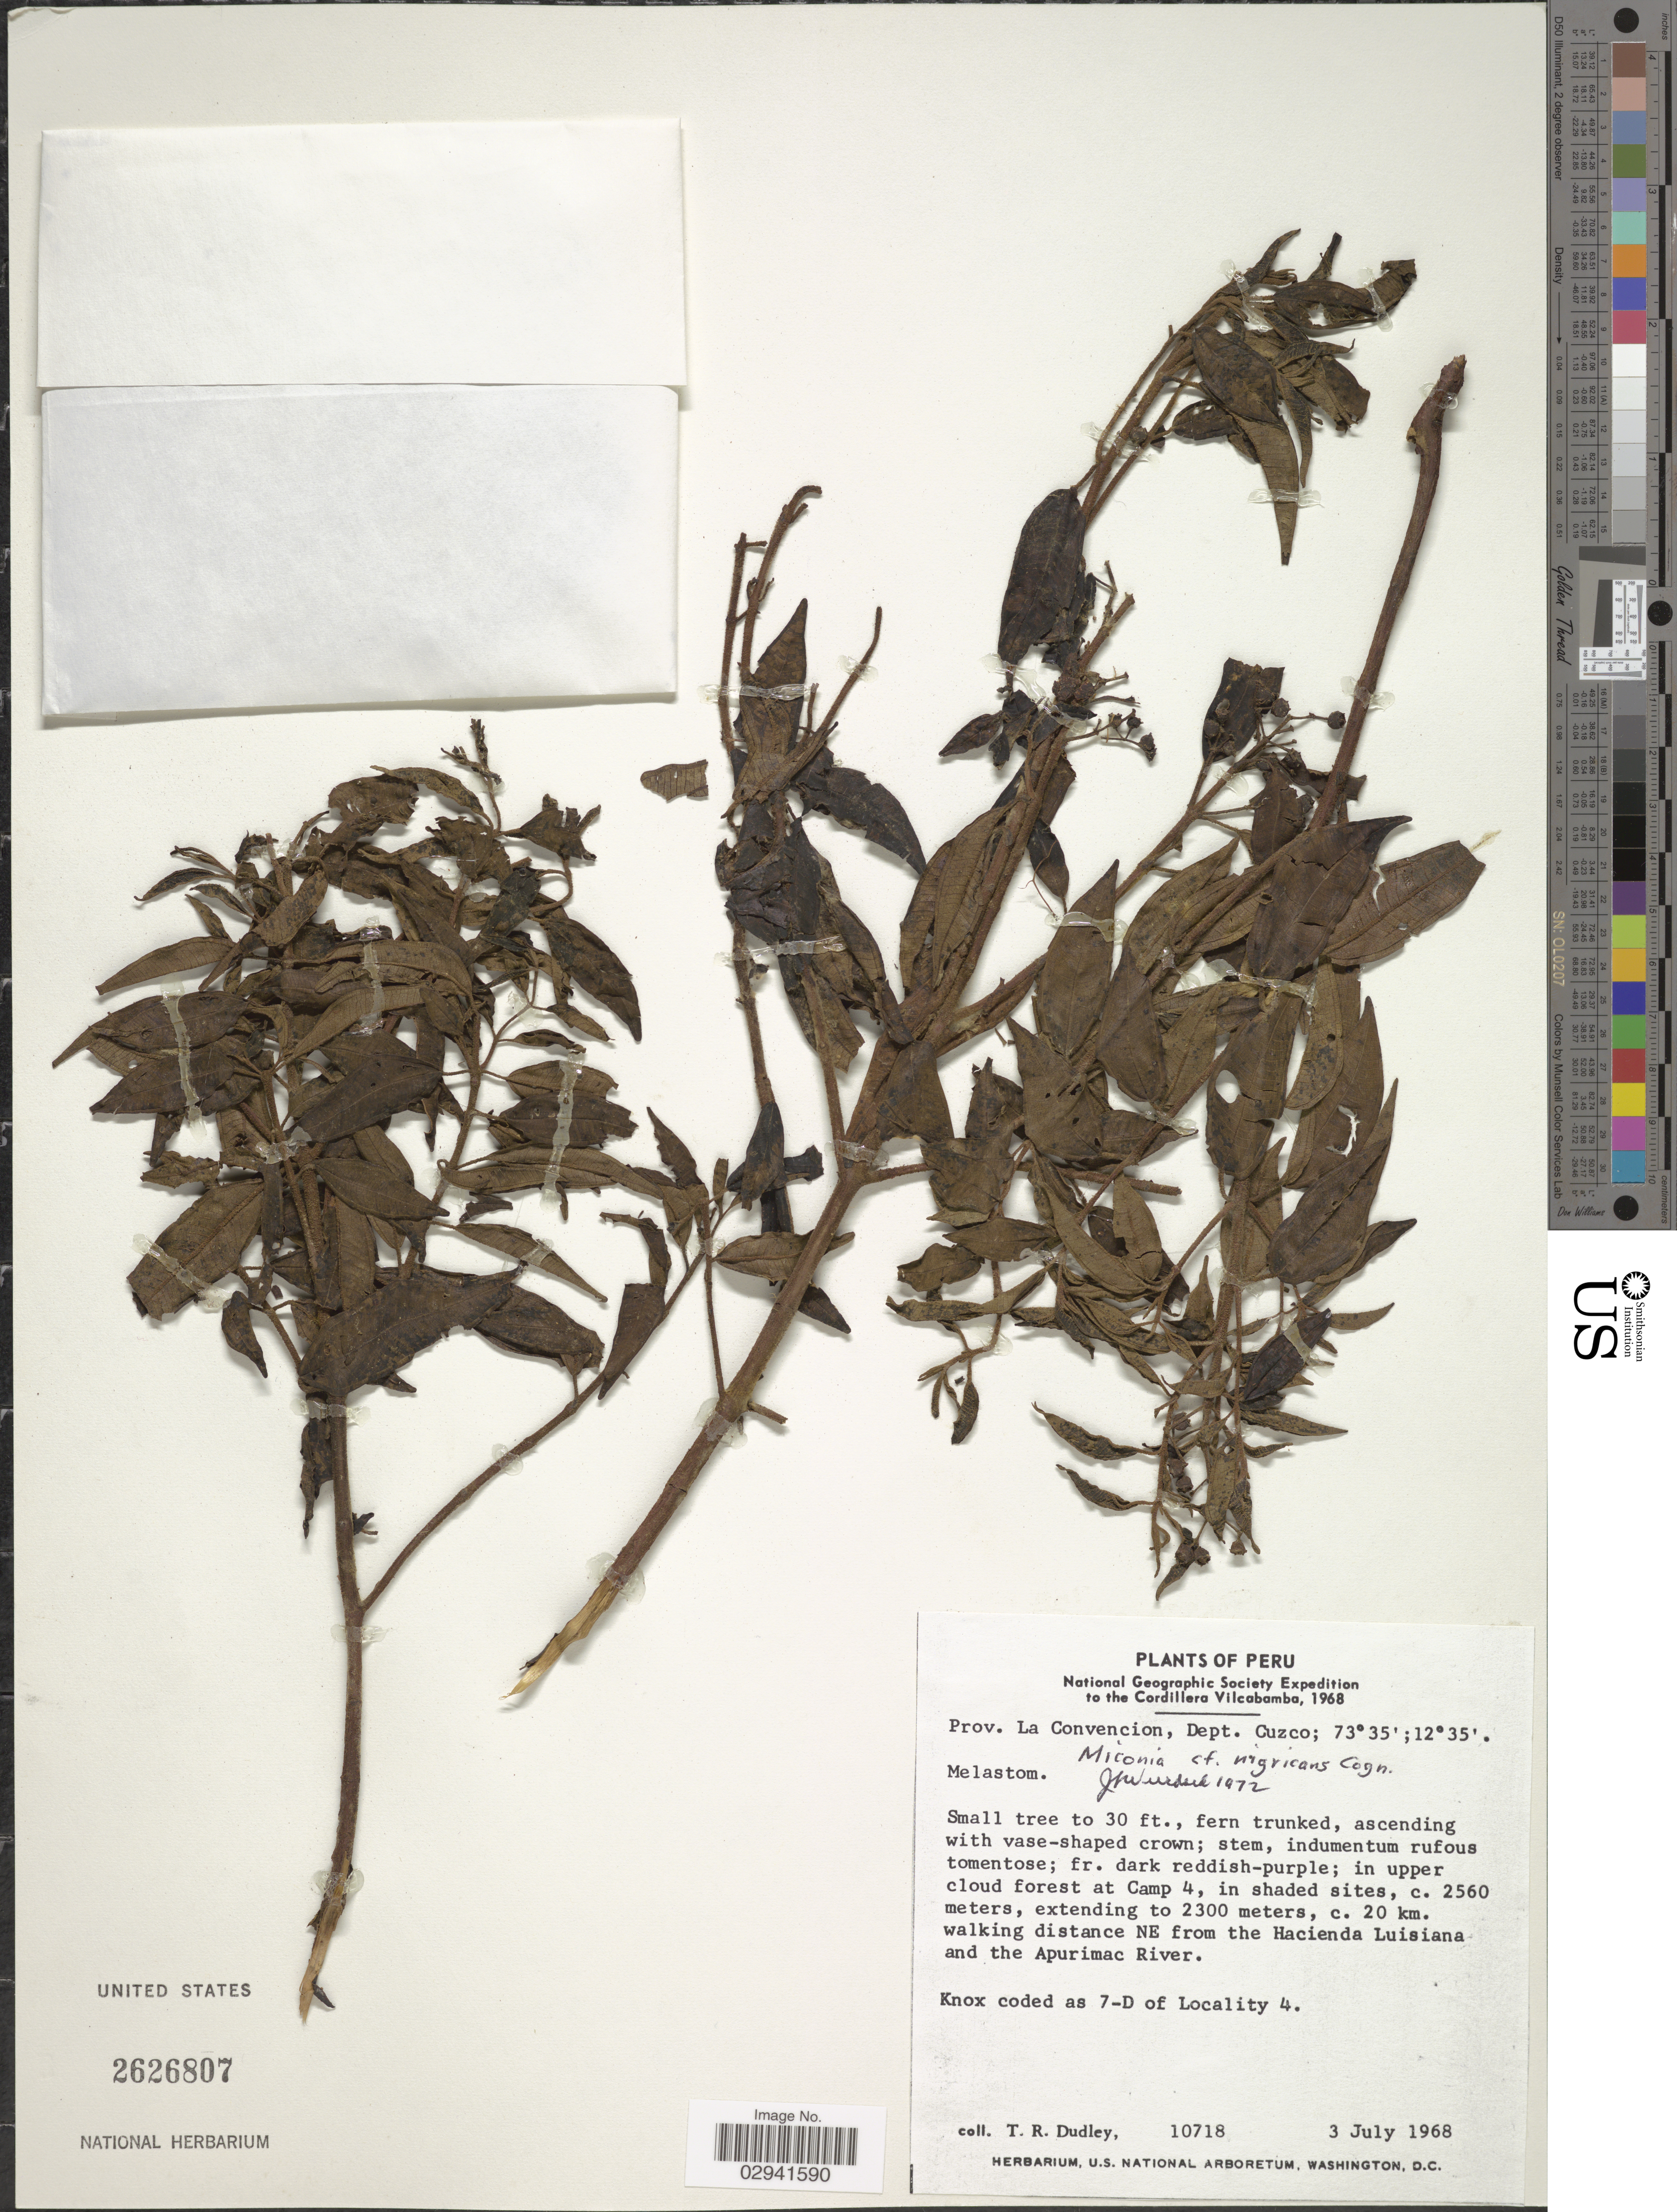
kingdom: Plantae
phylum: Tracheophyta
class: Magnoliopsida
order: Myrtales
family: Melastomataceae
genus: Miconia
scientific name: Miconia nigricans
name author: Cogn.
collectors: T. R. Dudley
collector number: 10718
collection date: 1968-07-03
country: Peru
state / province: Cusco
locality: The Cordillera Vilcabamba. Prov. La Convencion, Dept. Cuzco. In upper cloud forest at Camp 4. C. 20 km walking distance NE from the Hacienda Luisana and the Apurimac River.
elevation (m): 2300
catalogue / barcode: US 2626807